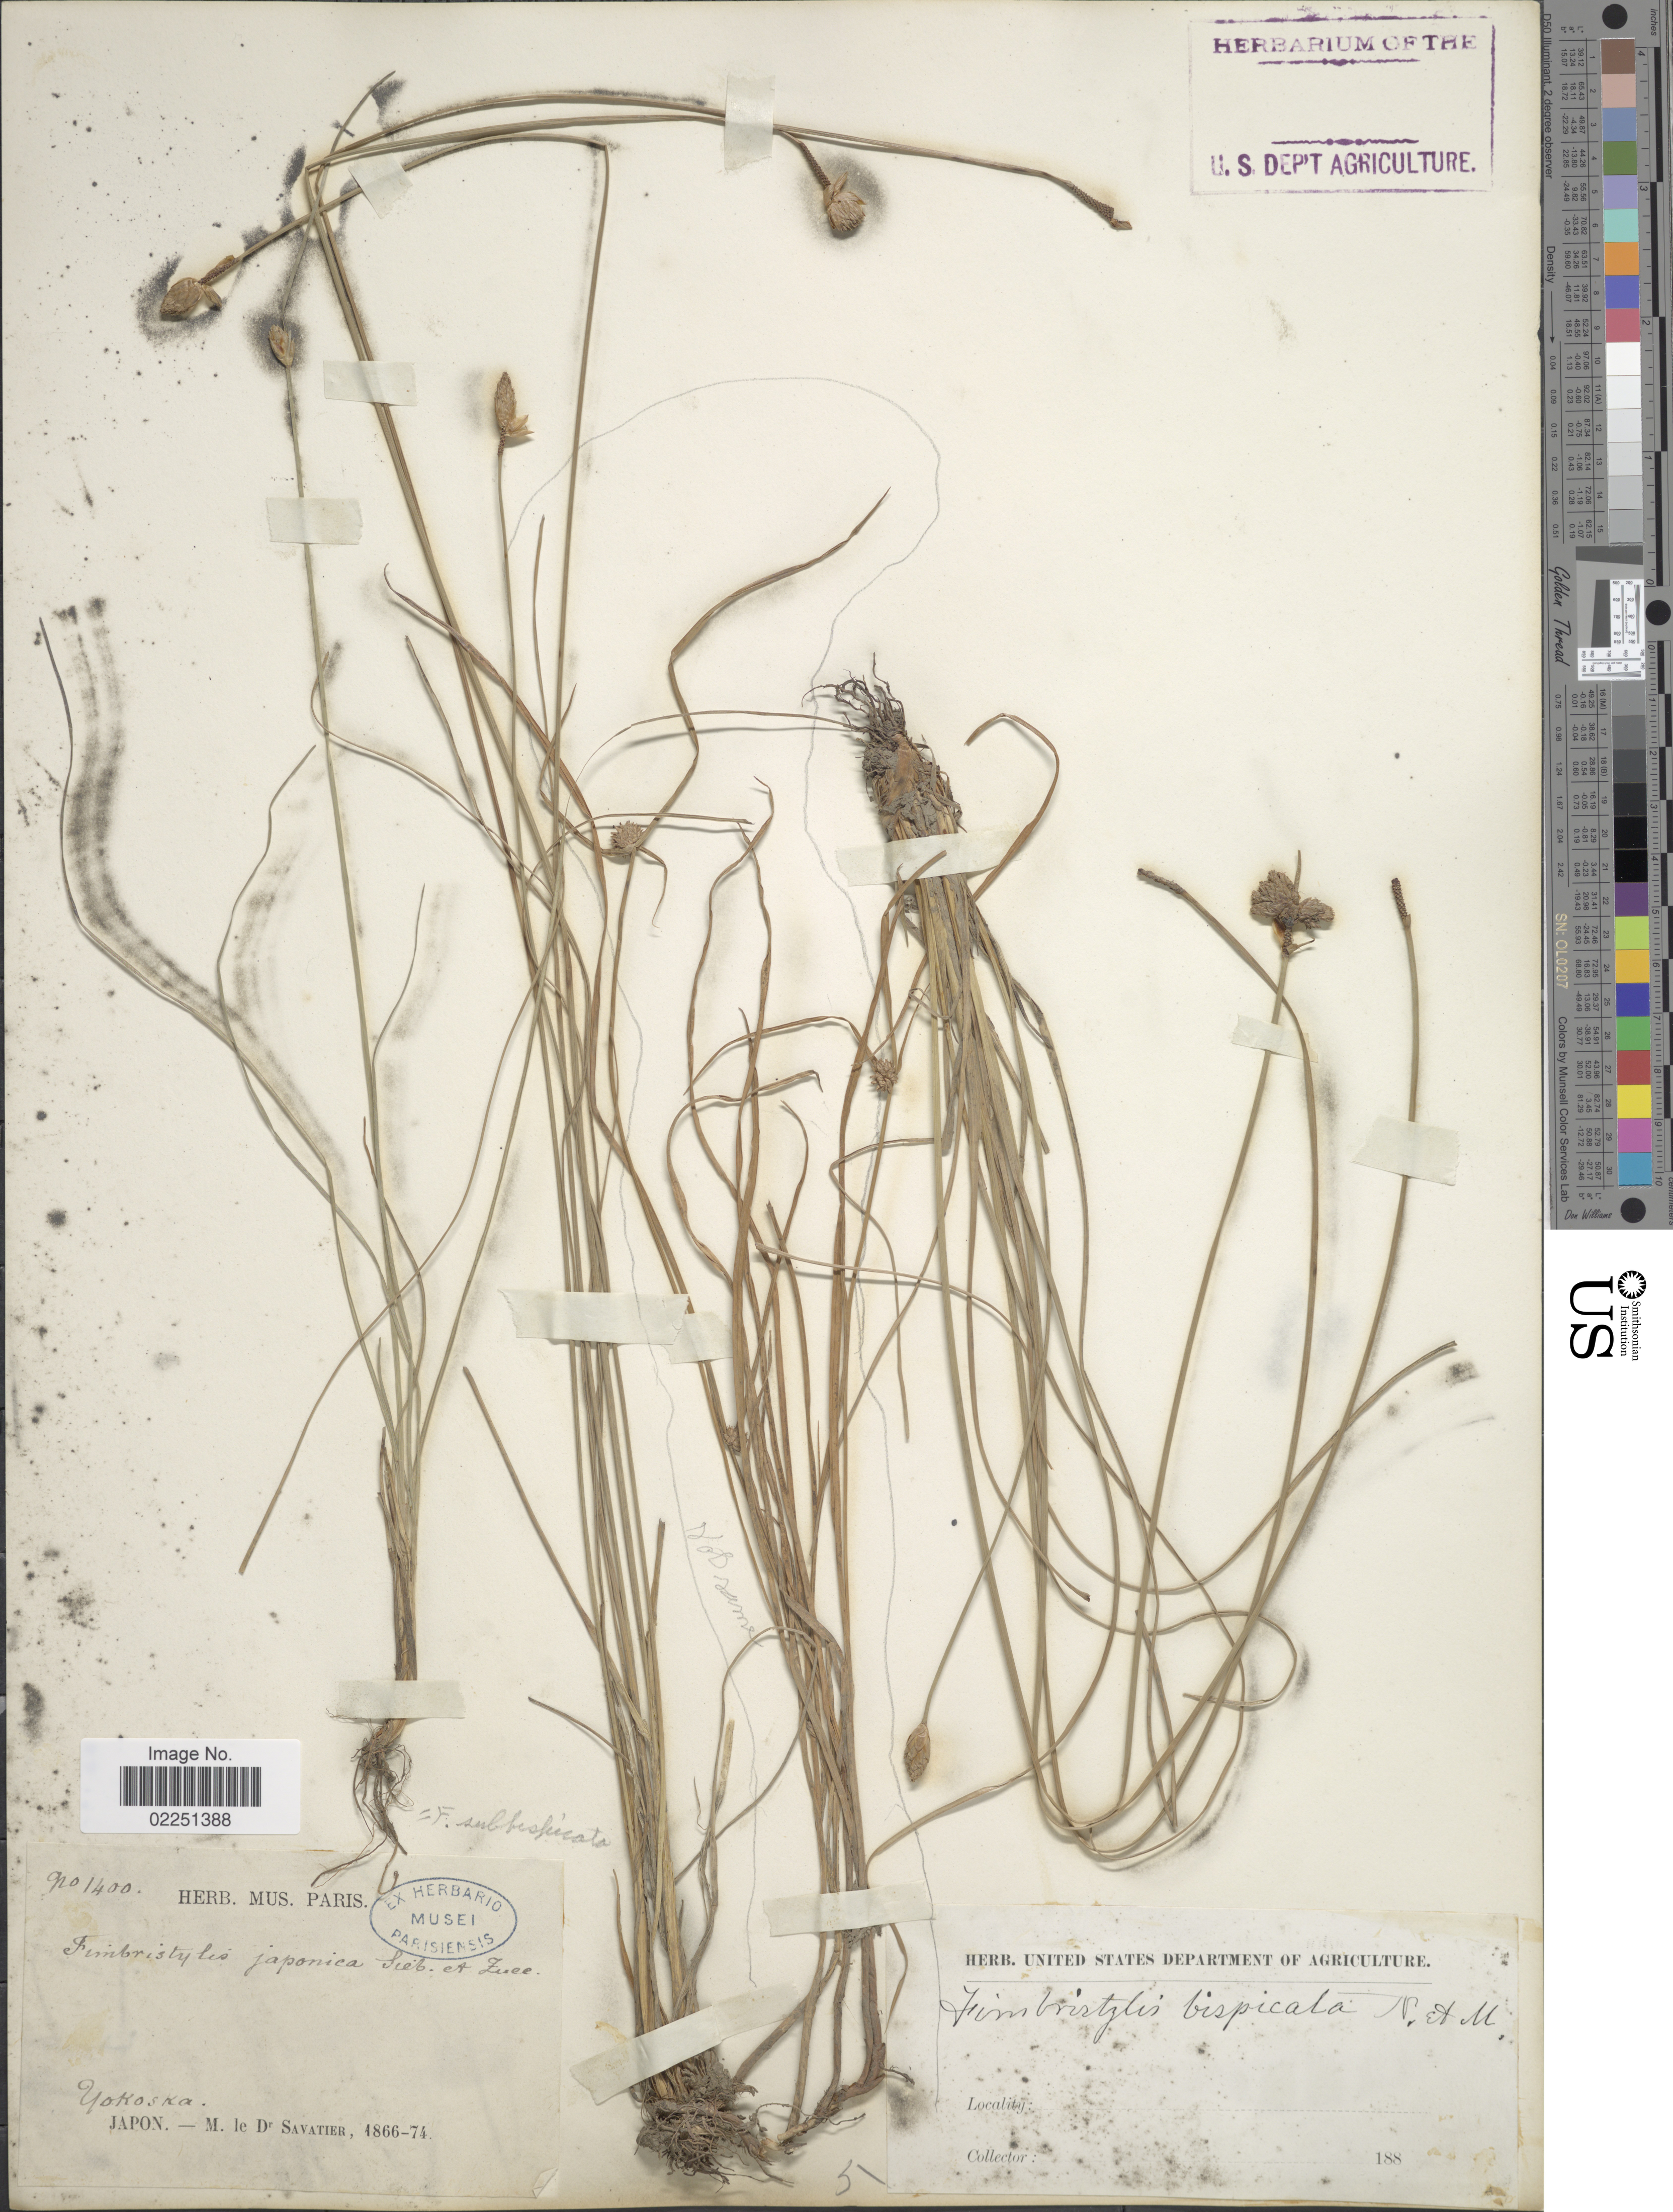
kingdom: Plantae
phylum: Tracheophyta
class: Liliopsida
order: Poales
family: Cyperaceae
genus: Fimbristylis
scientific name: Fimbristylis subbispicata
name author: Nees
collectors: Savatier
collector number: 1400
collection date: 1866/1874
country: Japan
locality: Yokoska